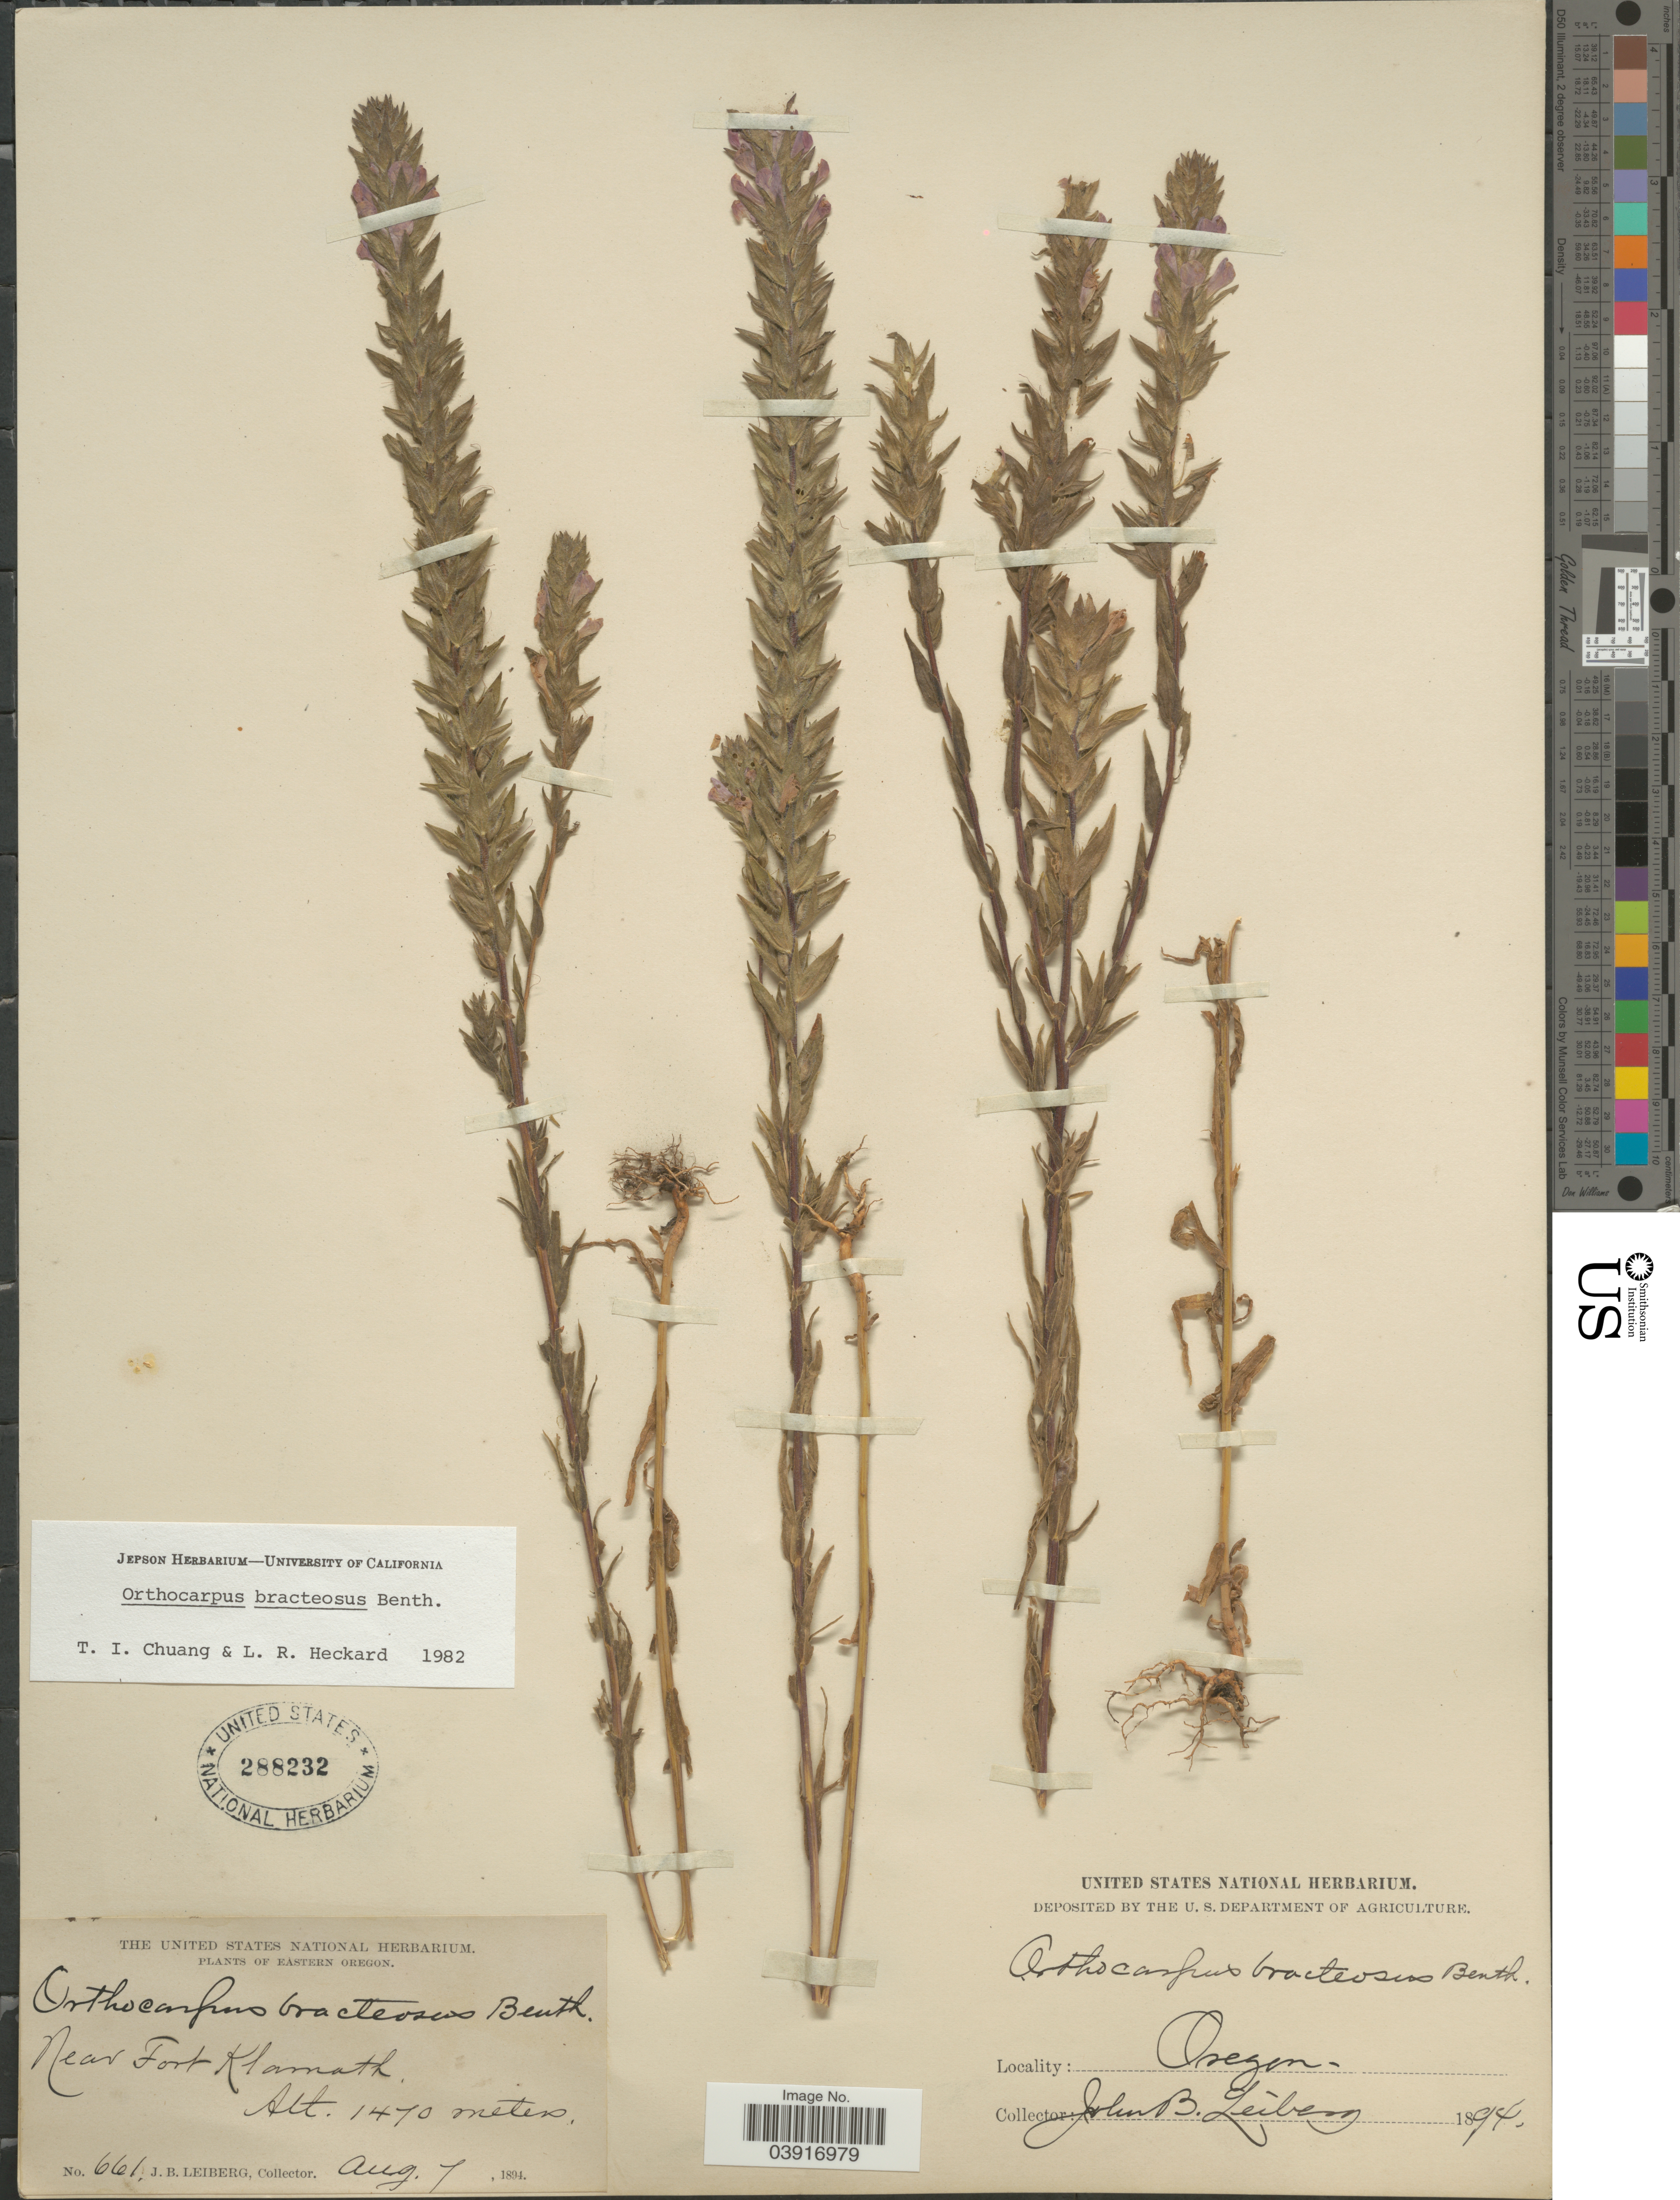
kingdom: Plantae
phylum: Tracheophyta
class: Magnoliopsida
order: Lamiales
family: Orobanchaceae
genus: Orthocarpus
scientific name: Orthocarpus bracteosus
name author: Benth.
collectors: J. B. Leiberg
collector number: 661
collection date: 1894-08-07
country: United States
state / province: Oregon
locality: Eastern Oregon. Near Fort Klamath.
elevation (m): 1470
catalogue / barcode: US 288232